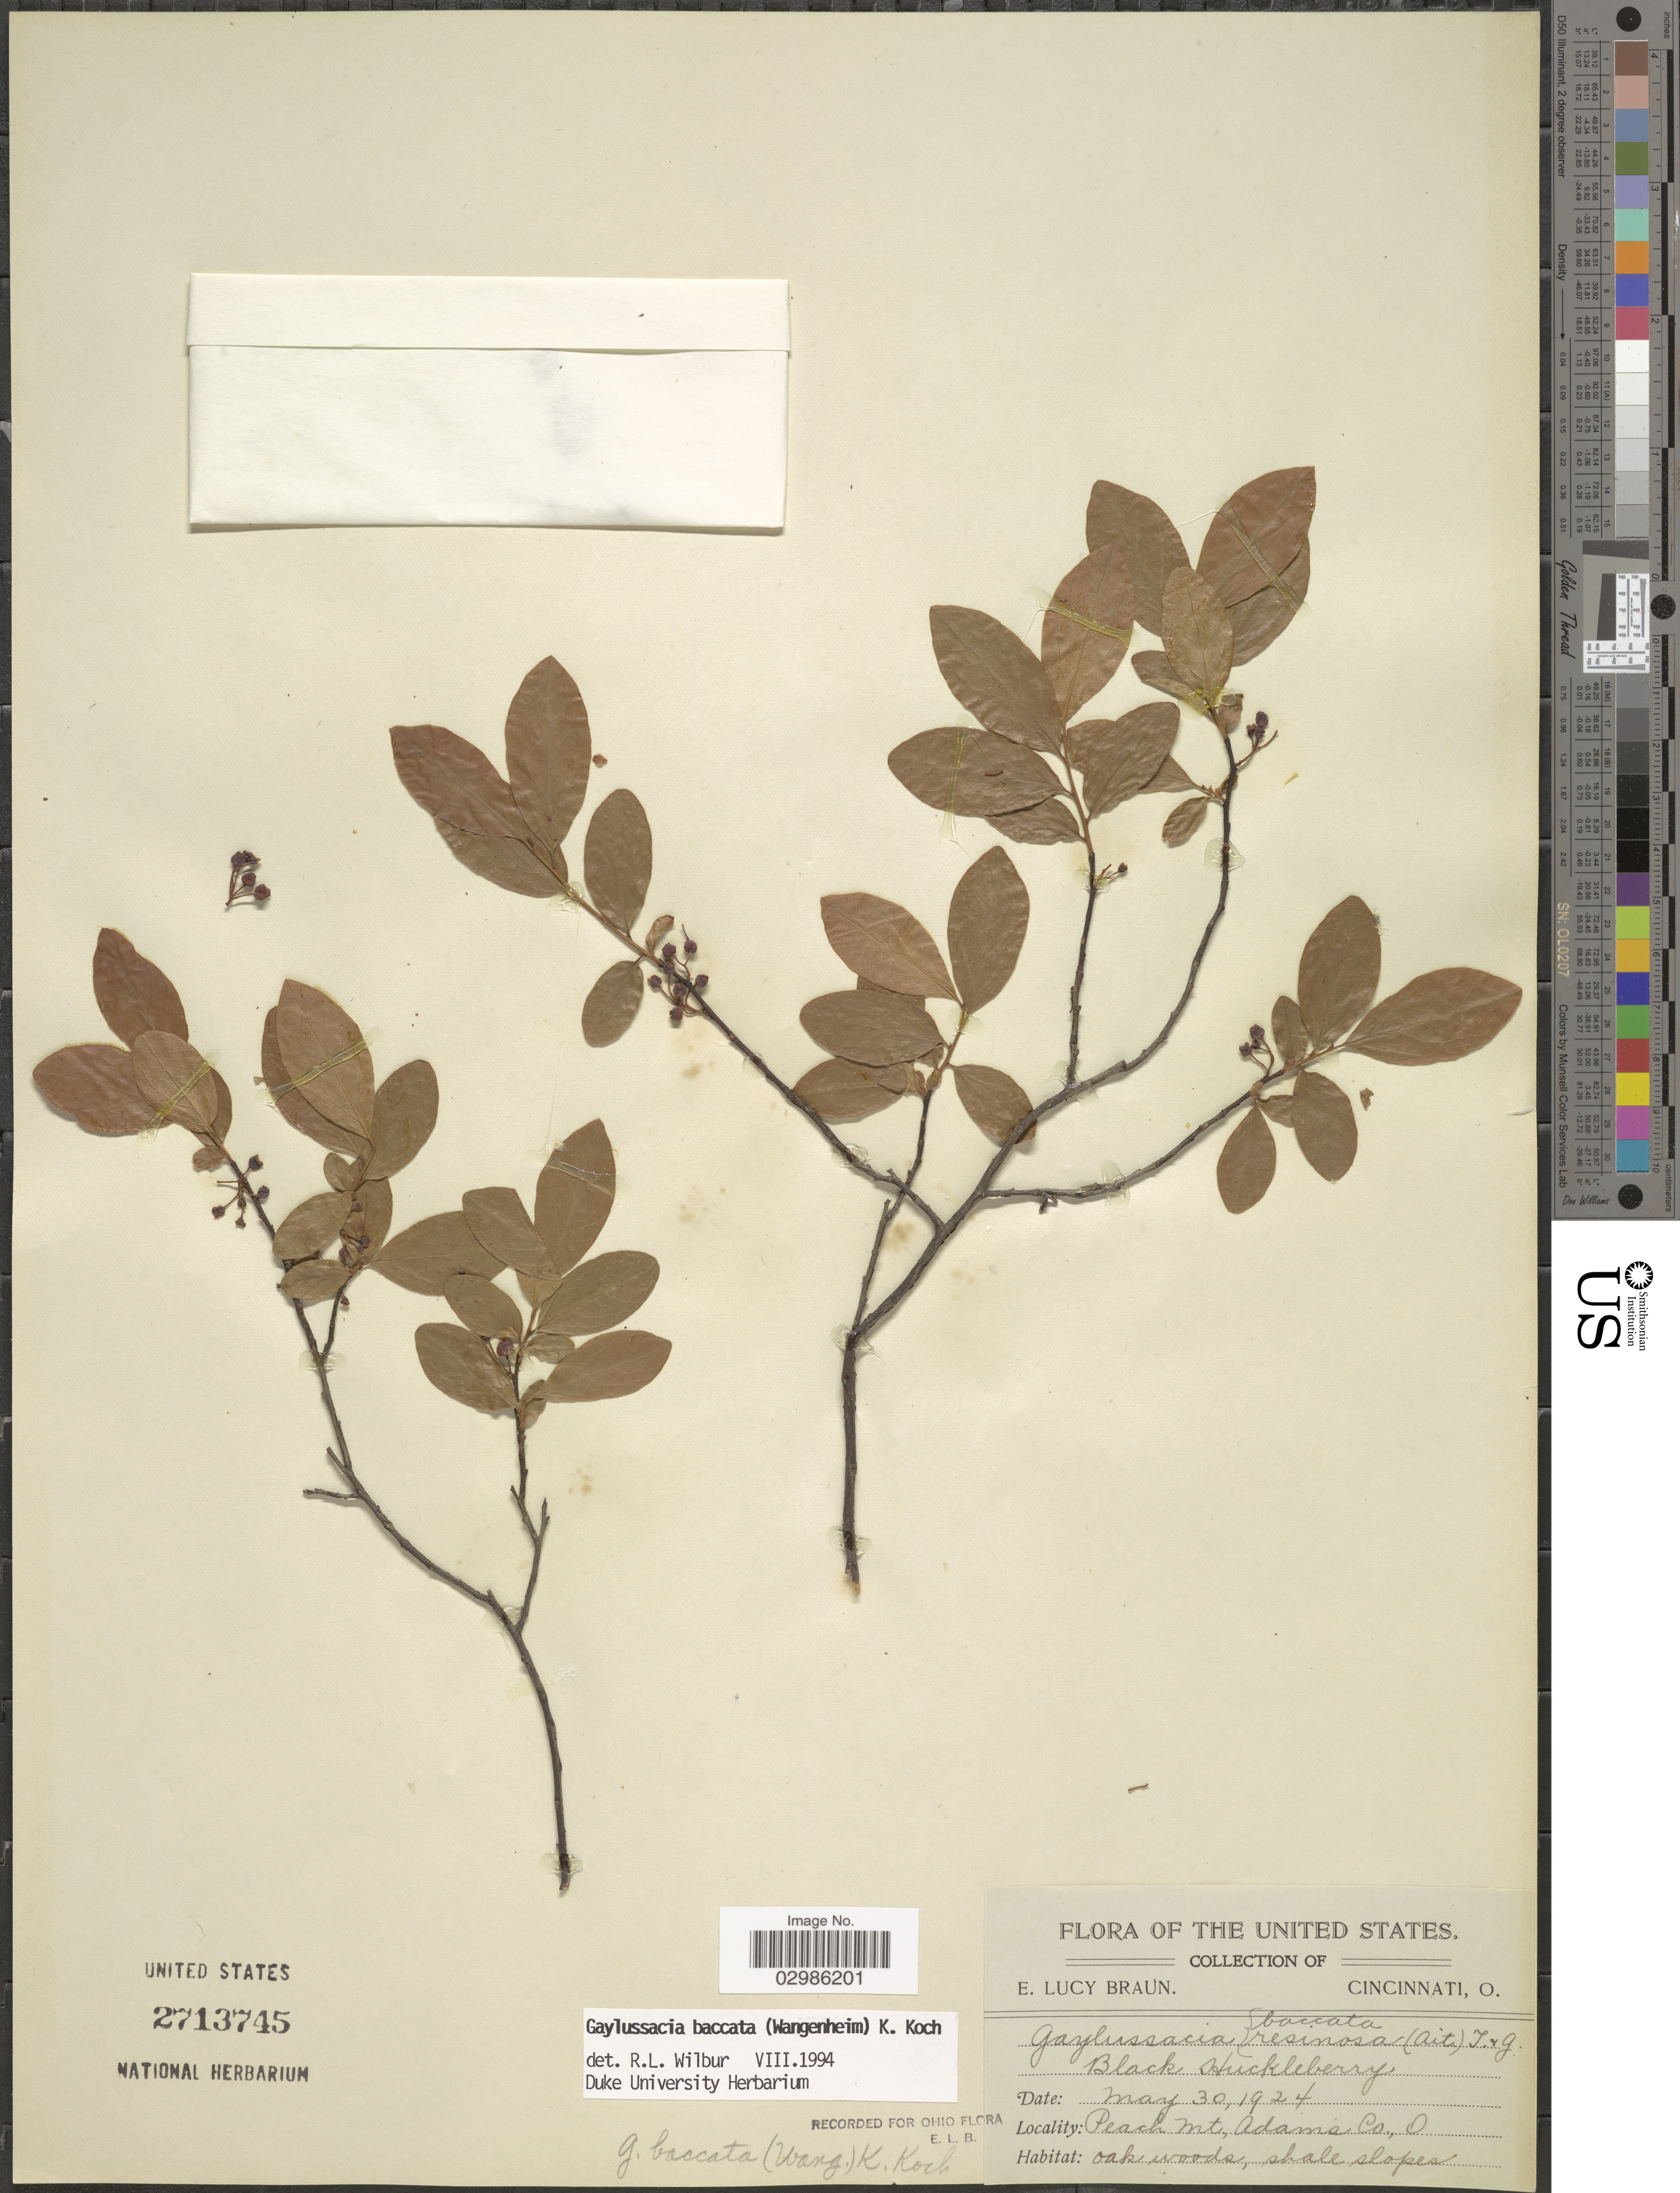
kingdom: Plantae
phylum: Tracheophyta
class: Magnoliopsida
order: Ericales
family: Ericaceae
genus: Gaylussacia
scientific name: Gaylussacia baccata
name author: (Wangenh.) K. Koch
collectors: E. L. Braun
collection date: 1924-05-30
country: United States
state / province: Ohio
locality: Peach Mt., Adams Co.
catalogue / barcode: US 2713745